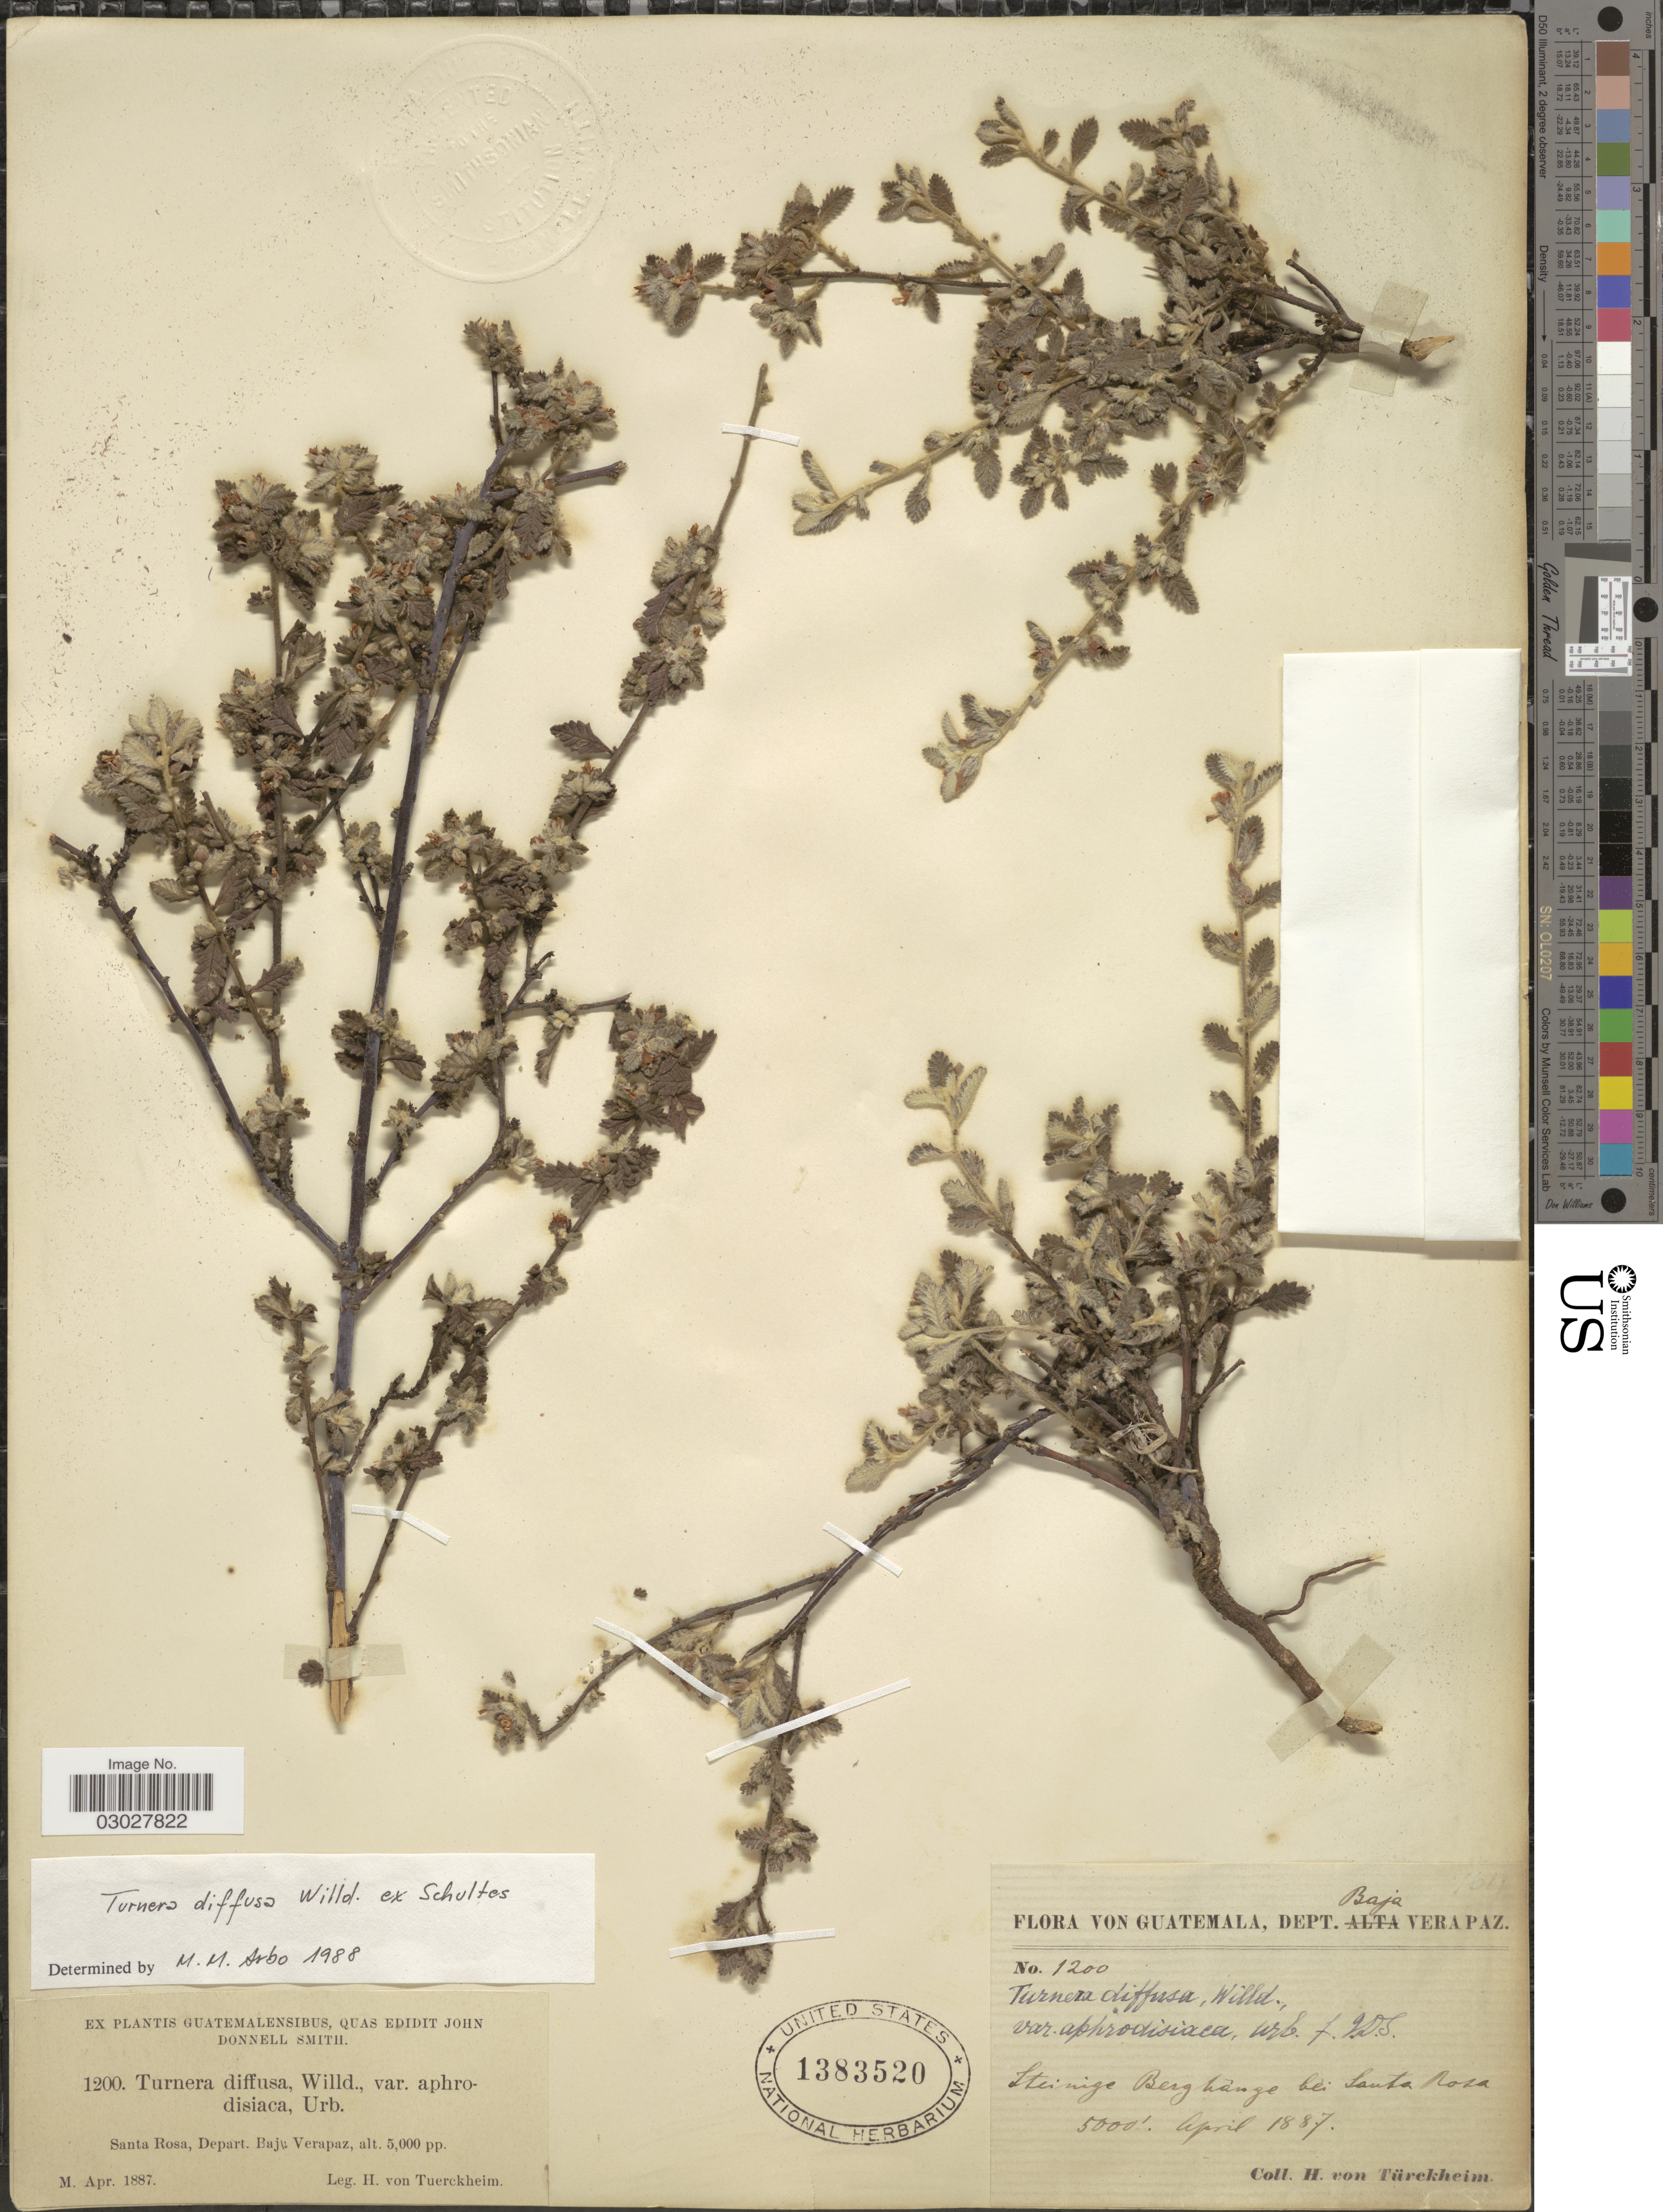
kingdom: Plantae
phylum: Tracheophyta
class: Magnoliopsida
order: Malpighiales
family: Turneraceae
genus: Turnera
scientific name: Turnera diffusa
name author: Willd. ex Schult.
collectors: H. von Tuerckheim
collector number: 1200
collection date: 1887-04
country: Guatemala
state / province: Baja Verapaz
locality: Sata Rosa, Depart. Baja Verapaz.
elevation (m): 1524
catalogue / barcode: US 1383520